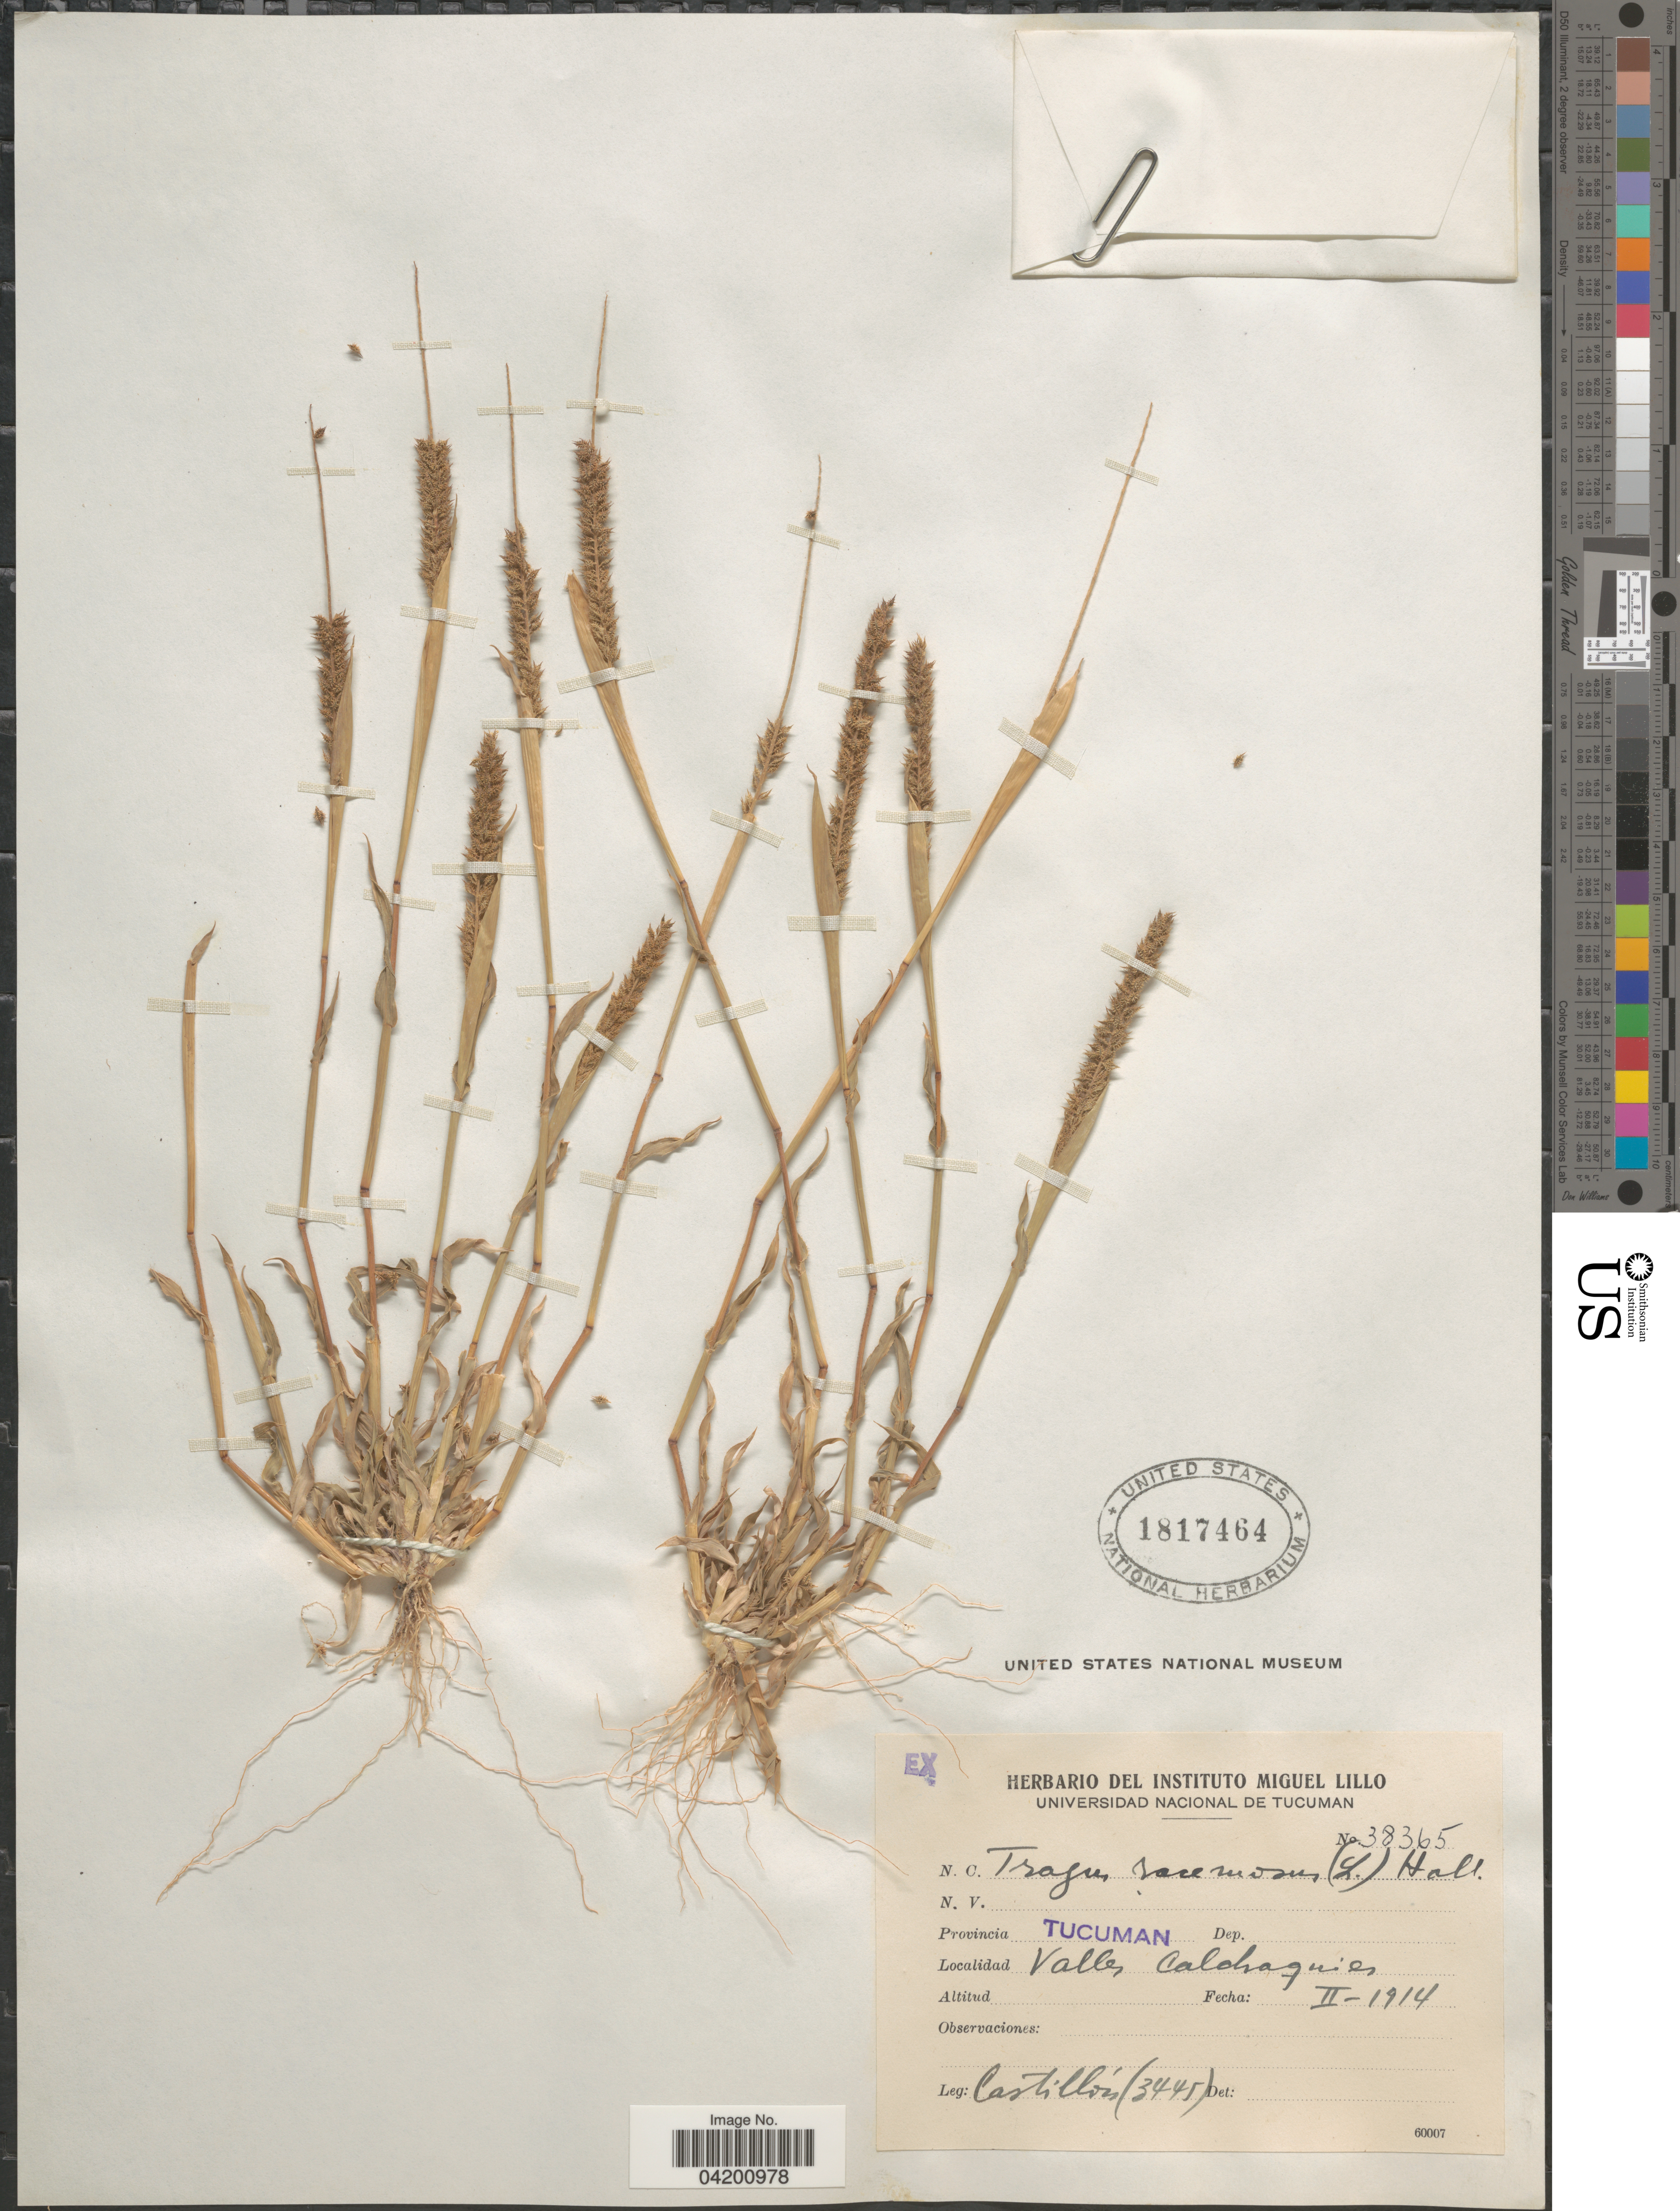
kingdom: Plantae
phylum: Tracheophyta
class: Liliopsida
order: Poales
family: Poaceae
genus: Tragus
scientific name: Tragus berteronianus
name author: Schult.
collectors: Castillon, --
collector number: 3445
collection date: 1914-02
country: Argentina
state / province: Tucuman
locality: Valles Calchaquies.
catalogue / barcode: US 1817464